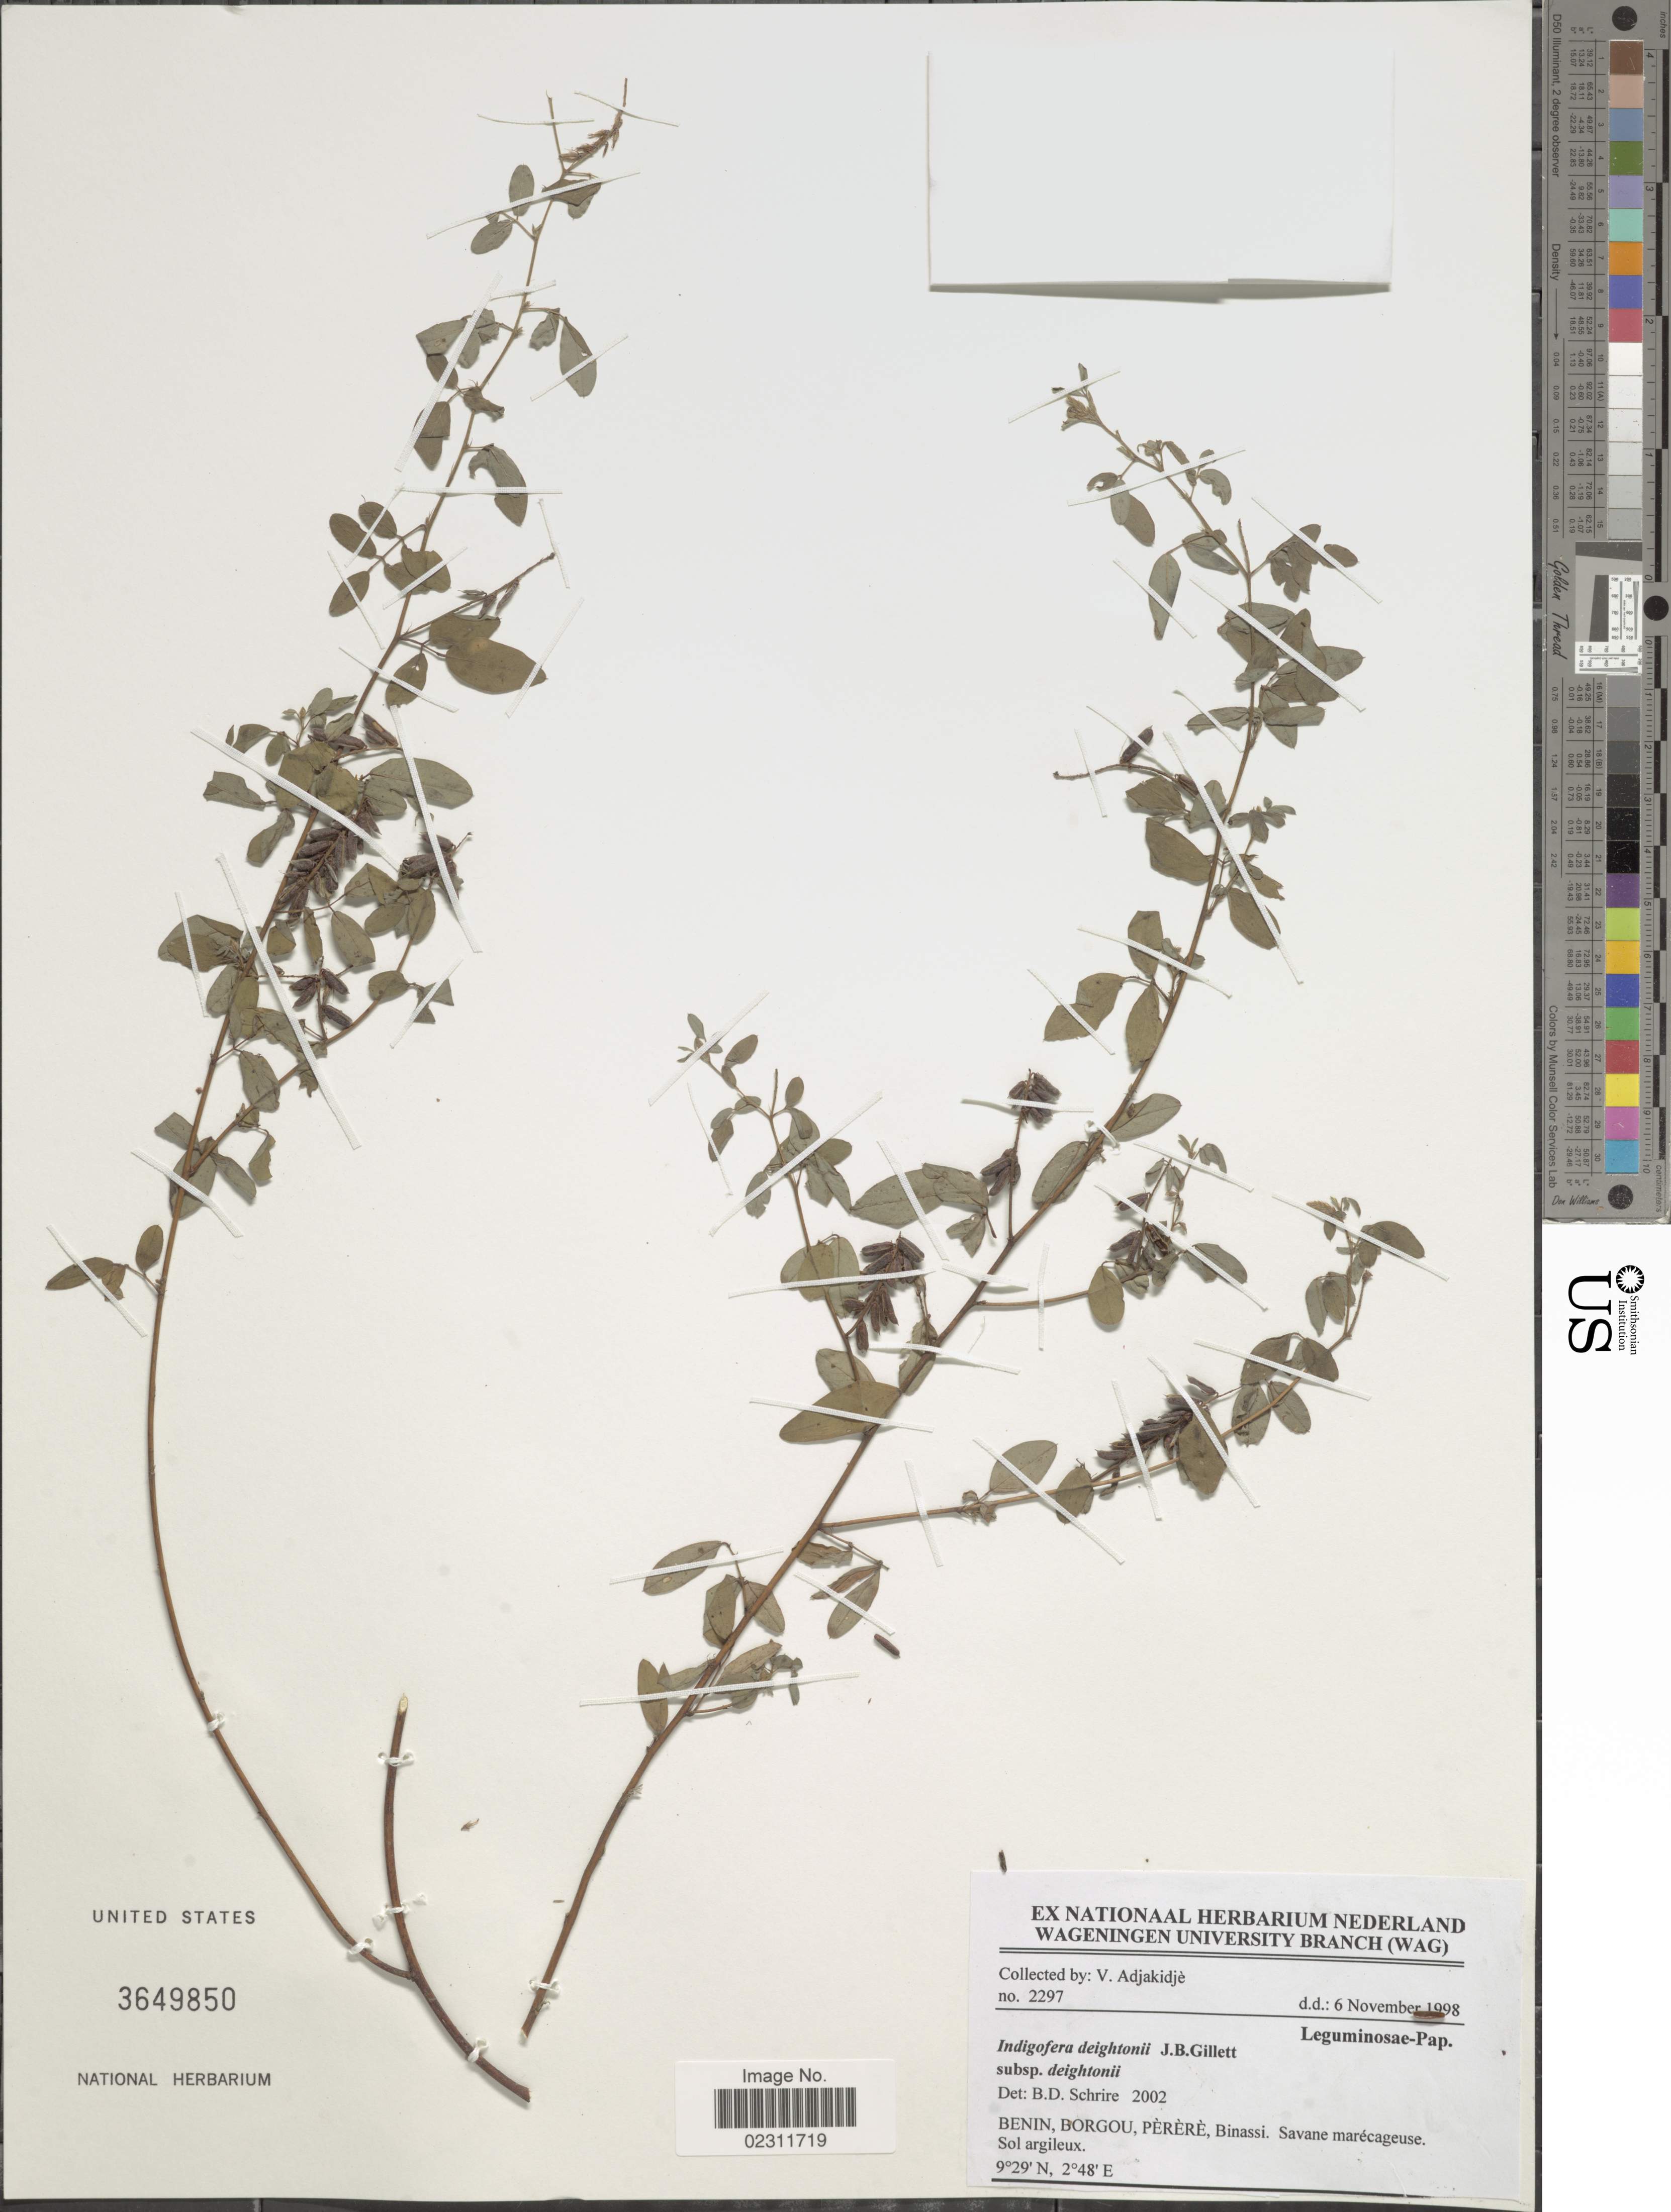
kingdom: Plantae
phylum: Tracheophyta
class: Magnoliopsida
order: Fabales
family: Fabaceae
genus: Indigofera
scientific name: Indigofera deightonii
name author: J.B. Gillett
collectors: V. Adjakidjè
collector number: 2297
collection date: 1998-11-06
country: Benin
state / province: Borgou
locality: Perere, Binassi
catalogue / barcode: US 3649850